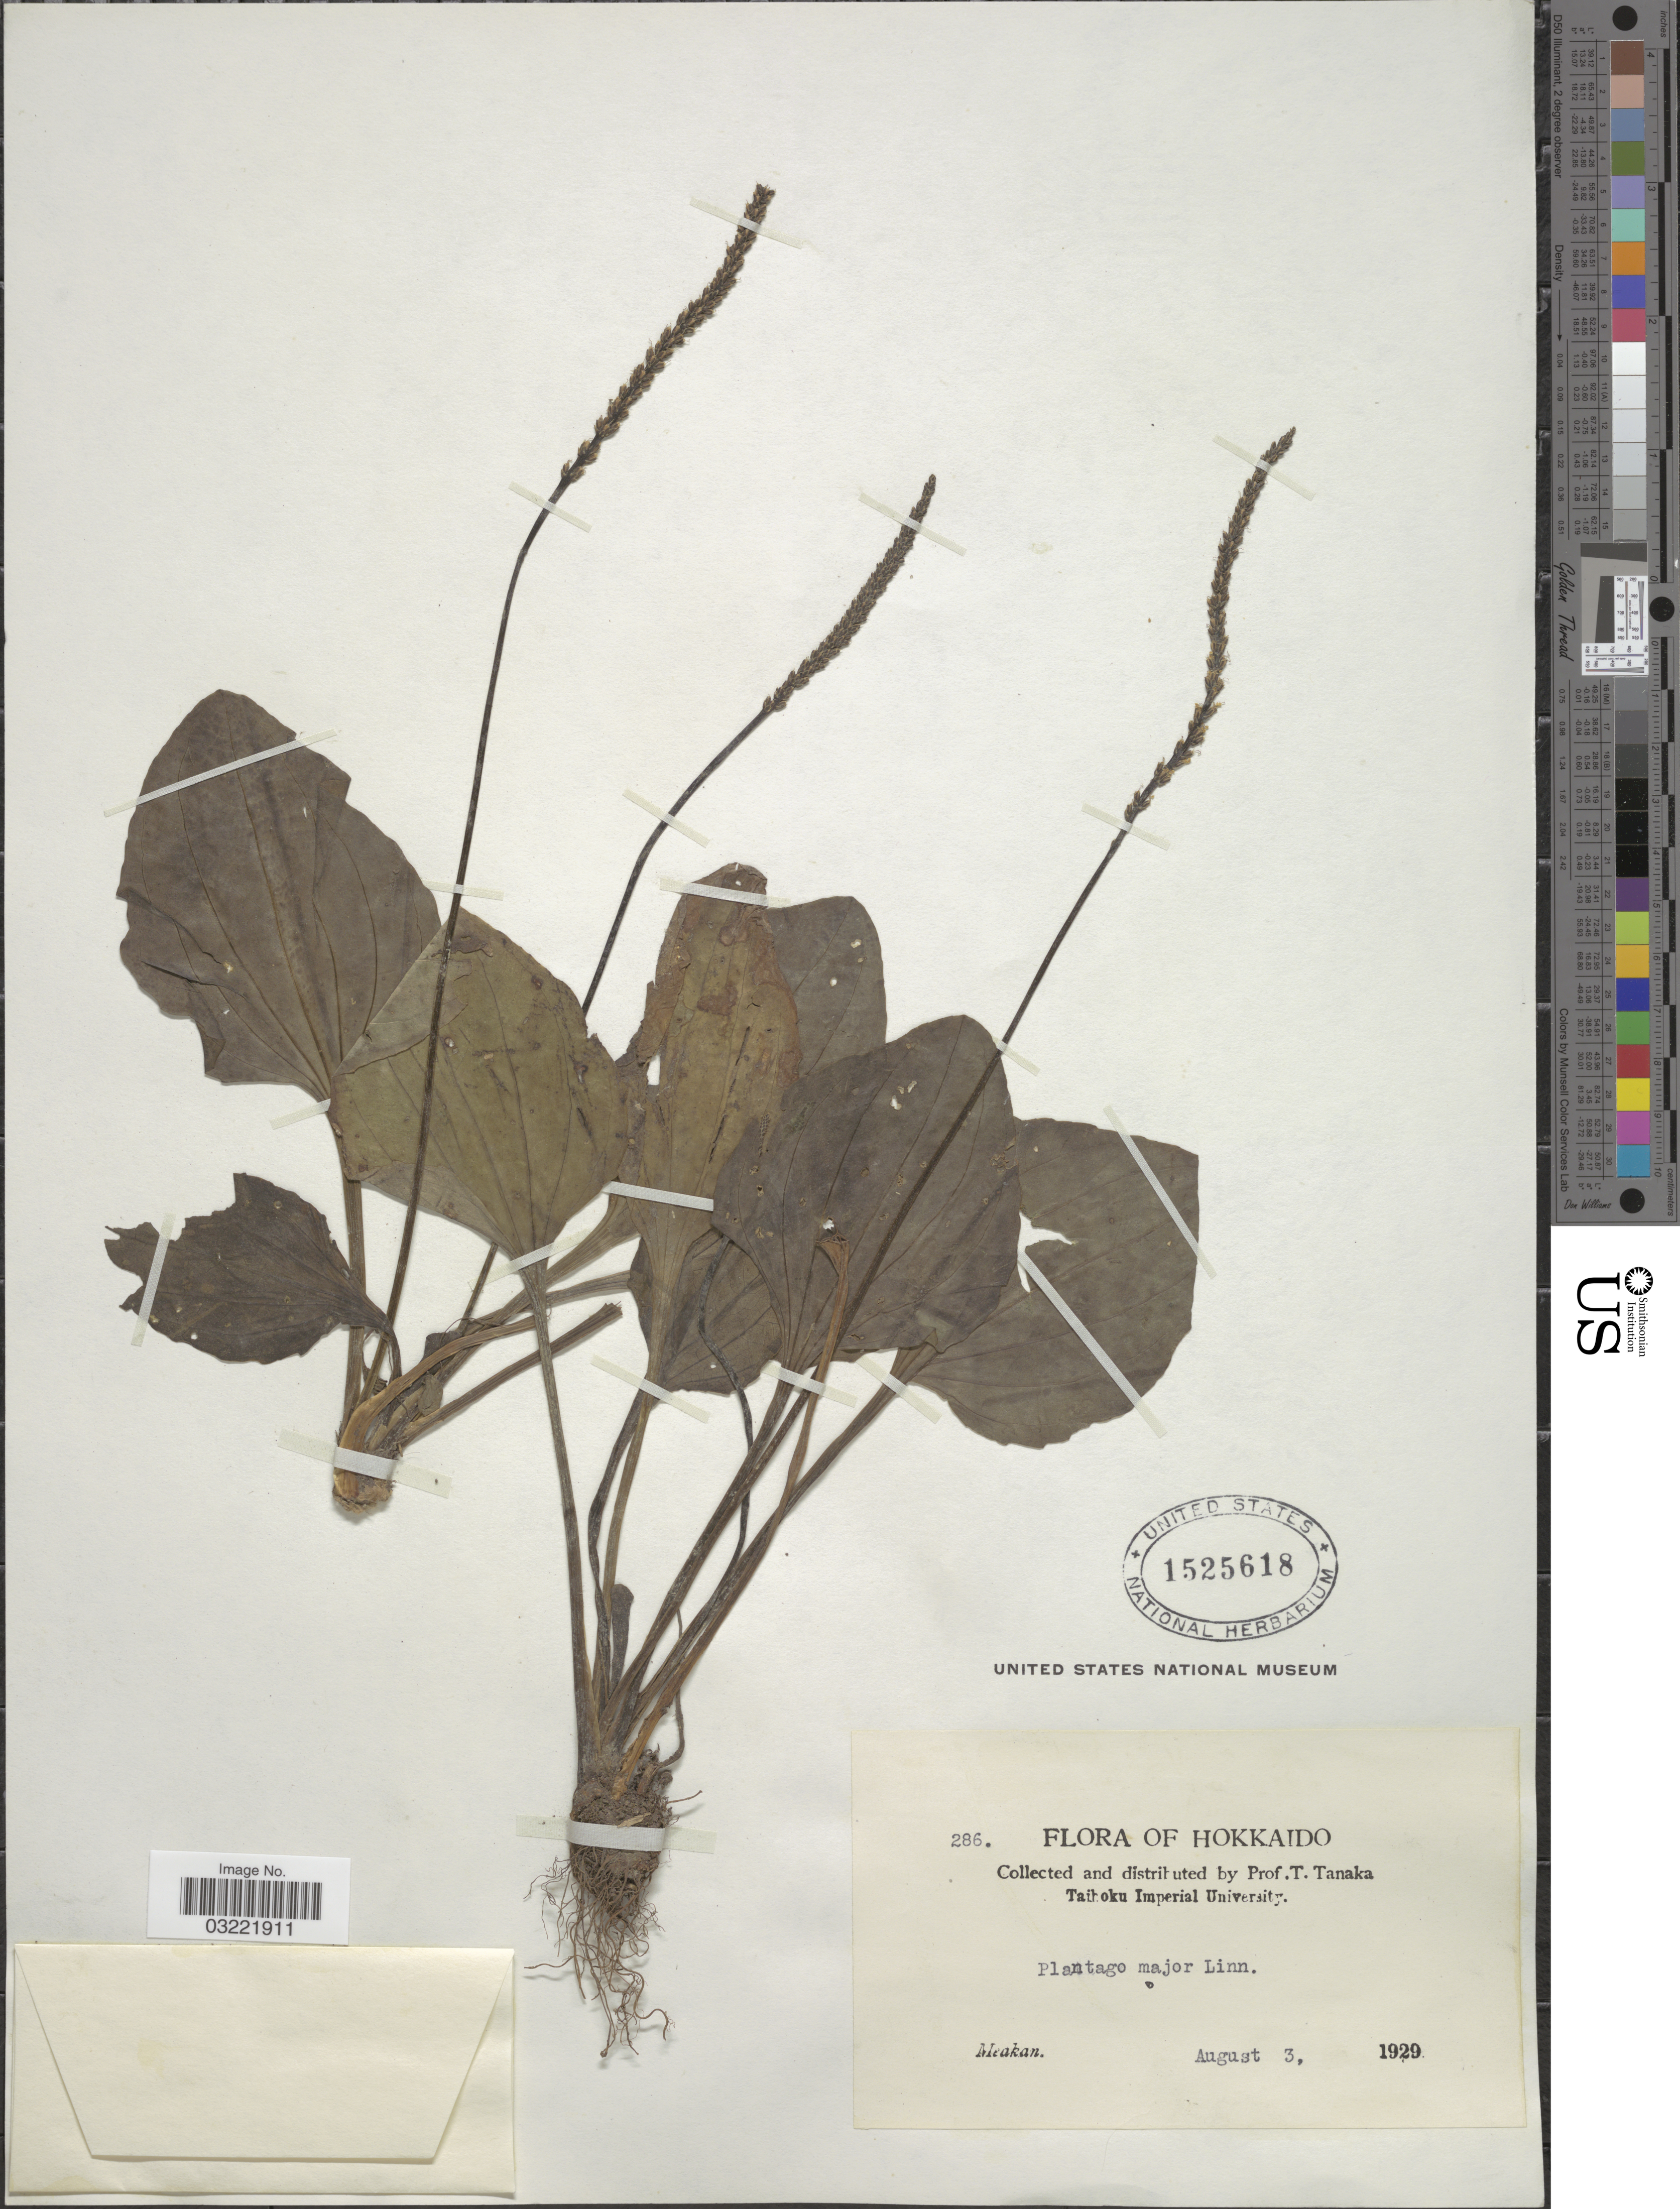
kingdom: Plantae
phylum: Tracheophyta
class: Magnoliopsida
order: Lamiales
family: Plantaginaceae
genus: Plantago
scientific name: Plantago asiatica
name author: L.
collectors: T. Tanaka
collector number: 286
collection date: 1929-08-03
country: Japan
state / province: Hokkaidō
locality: Meakan.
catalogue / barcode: US 1525618